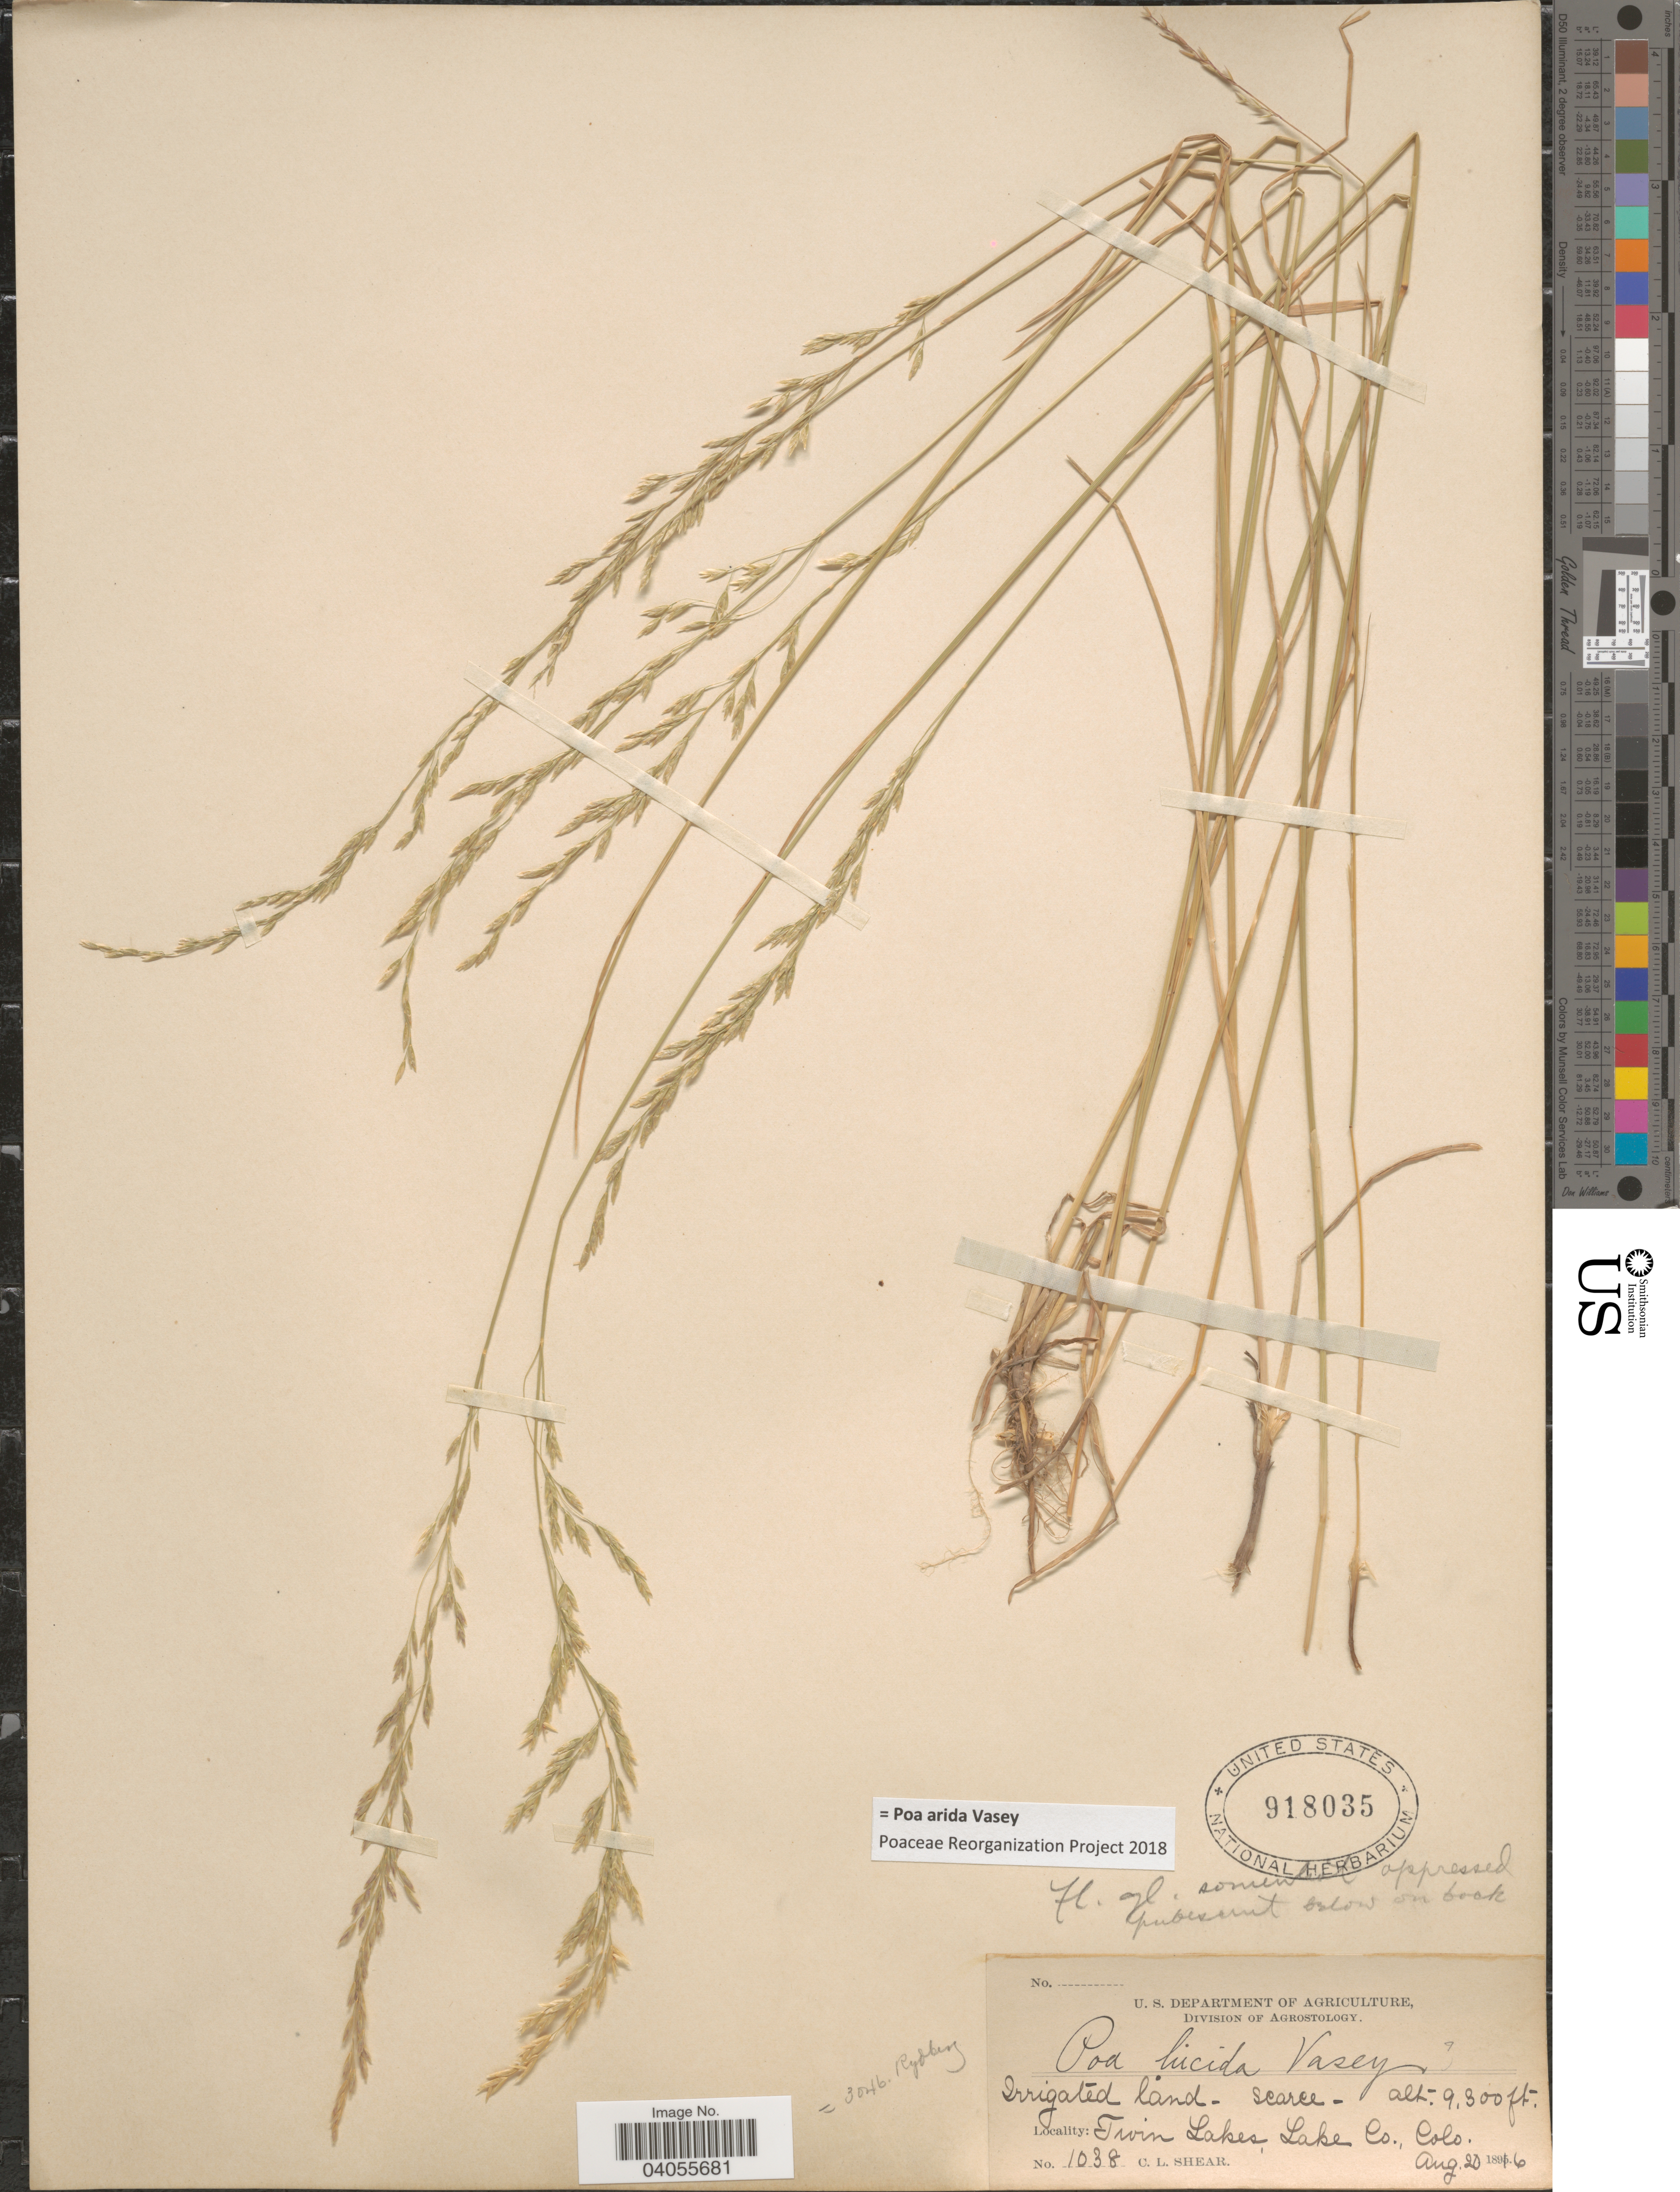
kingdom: Plantae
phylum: Tracheophyta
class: Liliopsida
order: Poales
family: Poaceae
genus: Poa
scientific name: Poa arida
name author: Vasey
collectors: C. L. Shear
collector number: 1038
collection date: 1896-08-20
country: United States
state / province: Colorado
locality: Twin Lakes, Lake Co.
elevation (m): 2835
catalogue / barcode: US 918035